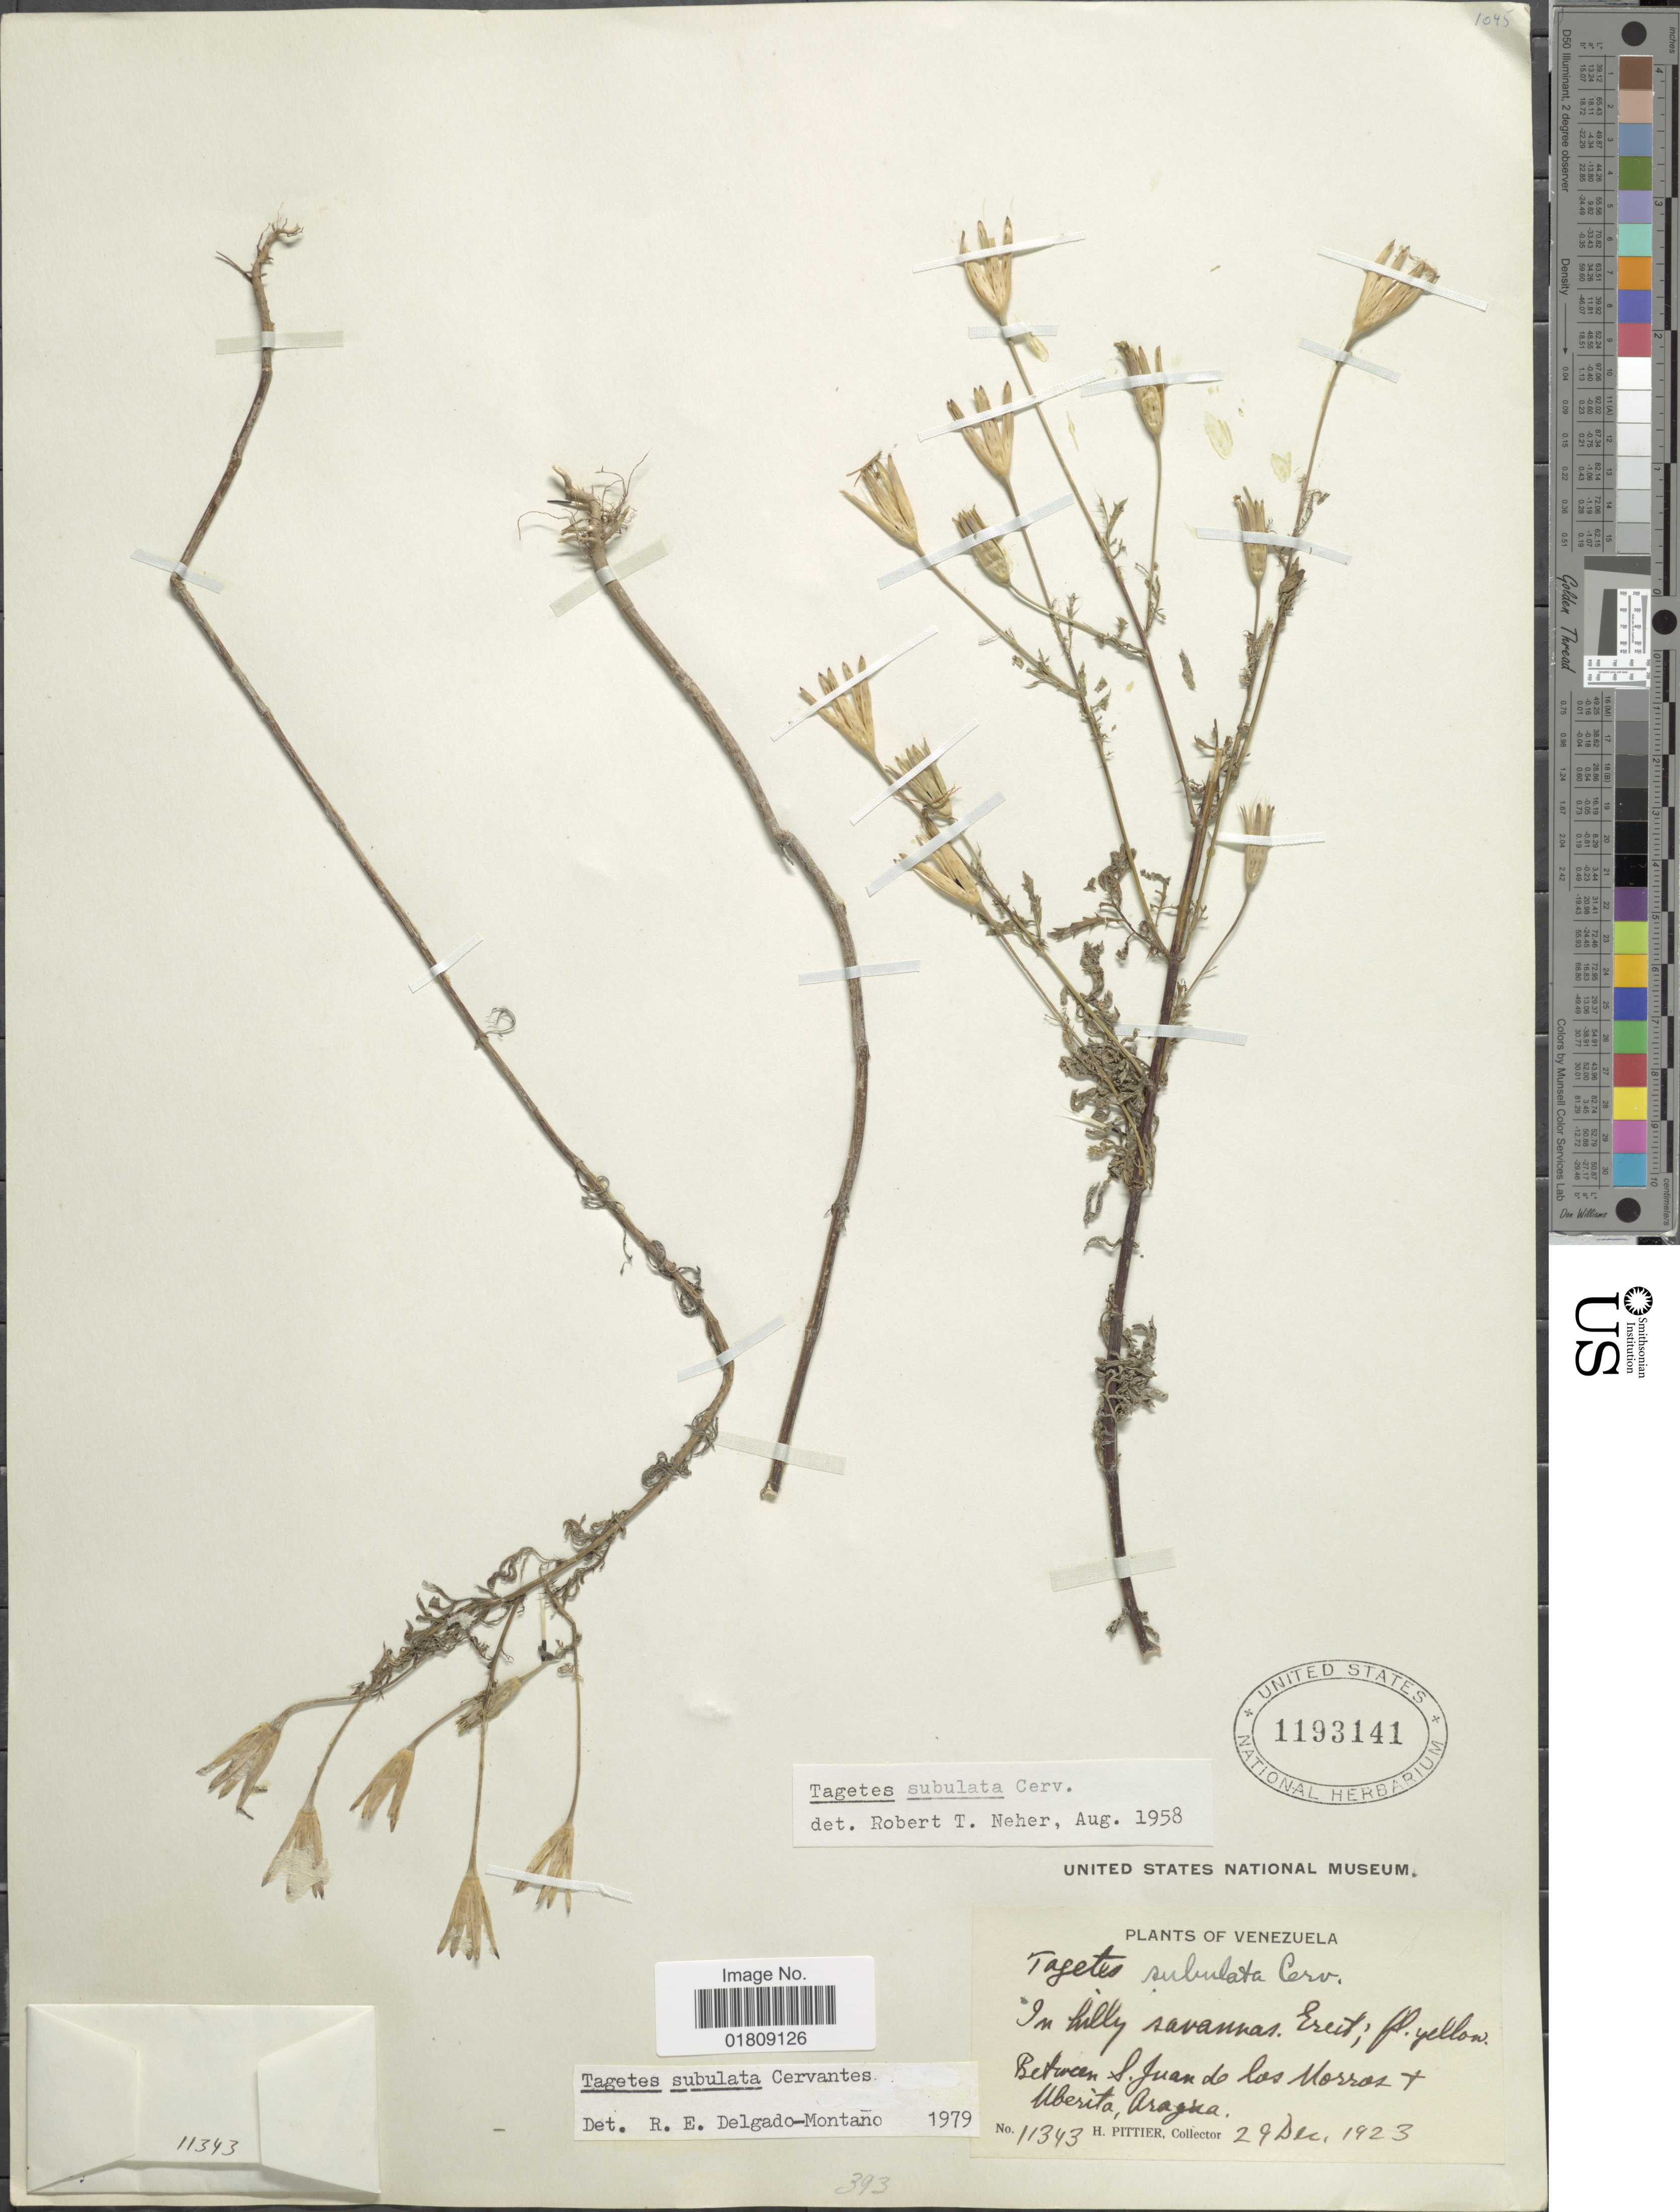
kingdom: Plantae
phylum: Tracheophyta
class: Magnoliopsida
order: Asterales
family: Asteraceae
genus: Tagetes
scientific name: Tagetes subulata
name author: Cerv.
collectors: H. F. Pittier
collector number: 11343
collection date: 1923-12-29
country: Venezuela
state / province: Aragua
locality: Between S. Juan de los Morros + Uberita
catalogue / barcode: US 1193141